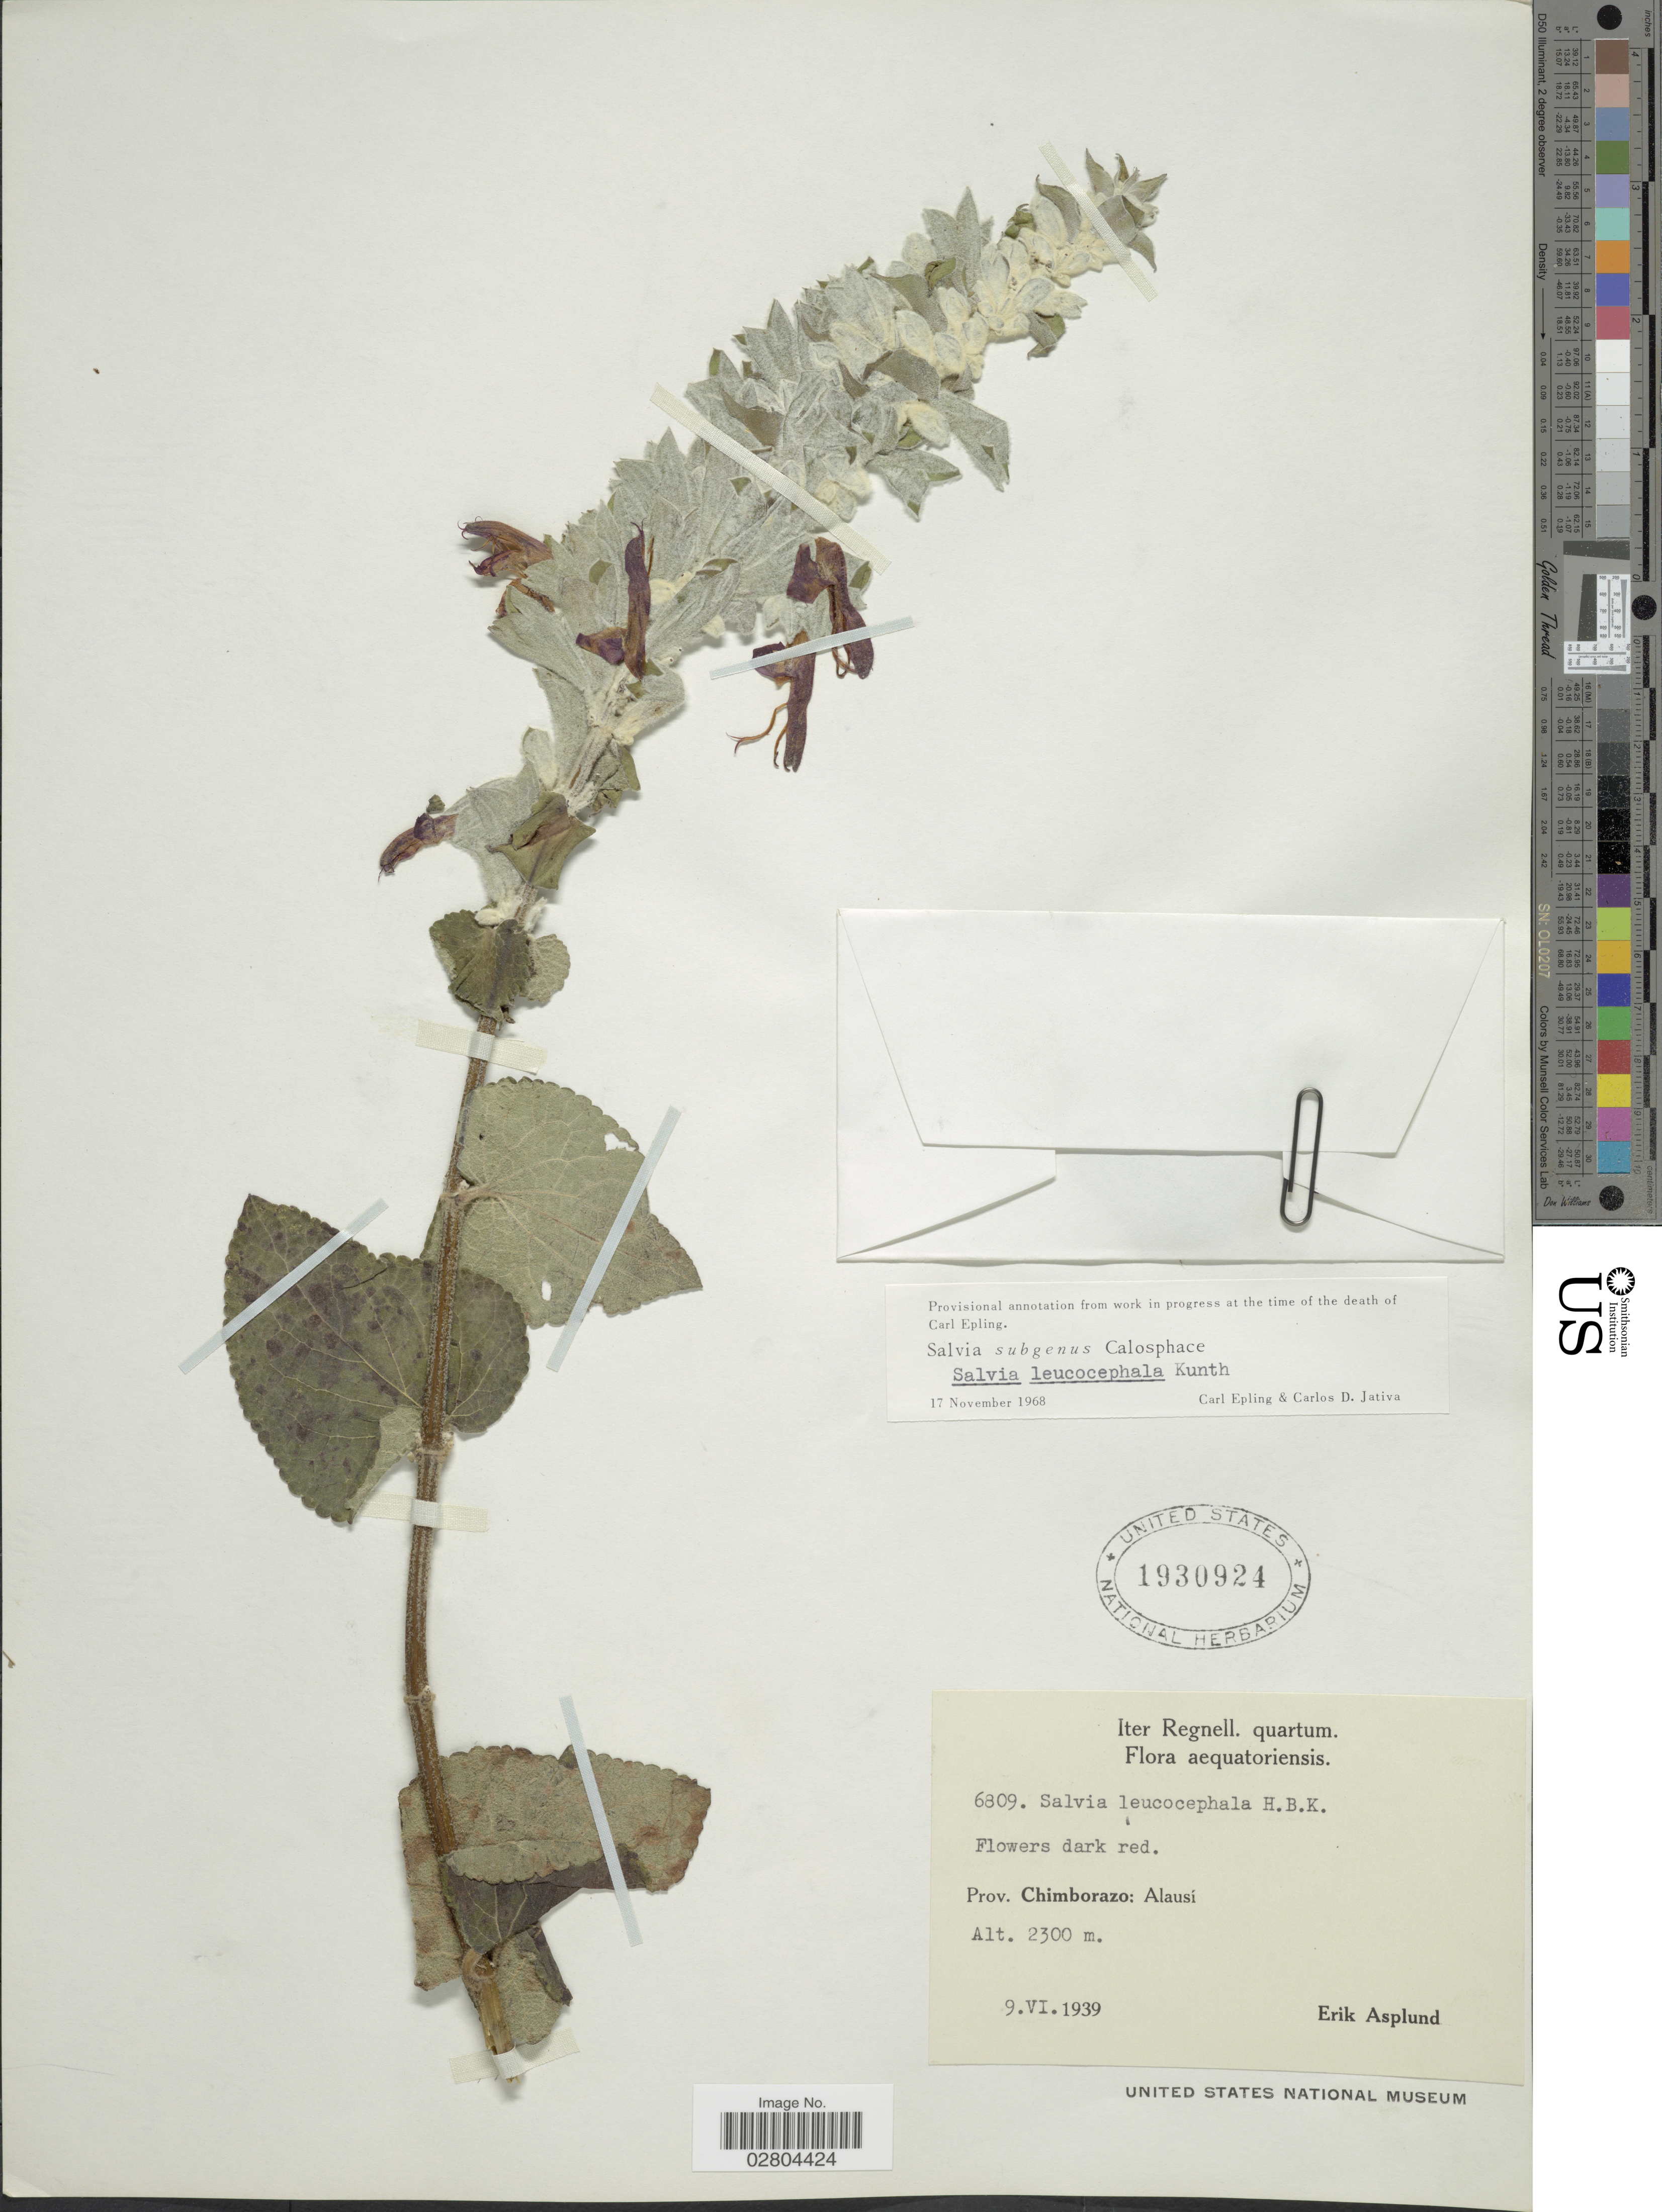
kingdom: Plantae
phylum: Tracheophyta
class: Magnoliopsida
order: Lamiales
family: Lamiaceae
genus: Salvia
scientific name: Salvia leucocephala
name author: Kunth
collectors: E. Asplund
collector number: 6809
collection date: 1939-06-09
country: Ecuador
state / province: Chimborazo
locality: Aequatoriensis. Alausí.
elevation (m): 2300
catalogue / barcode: US 1930924